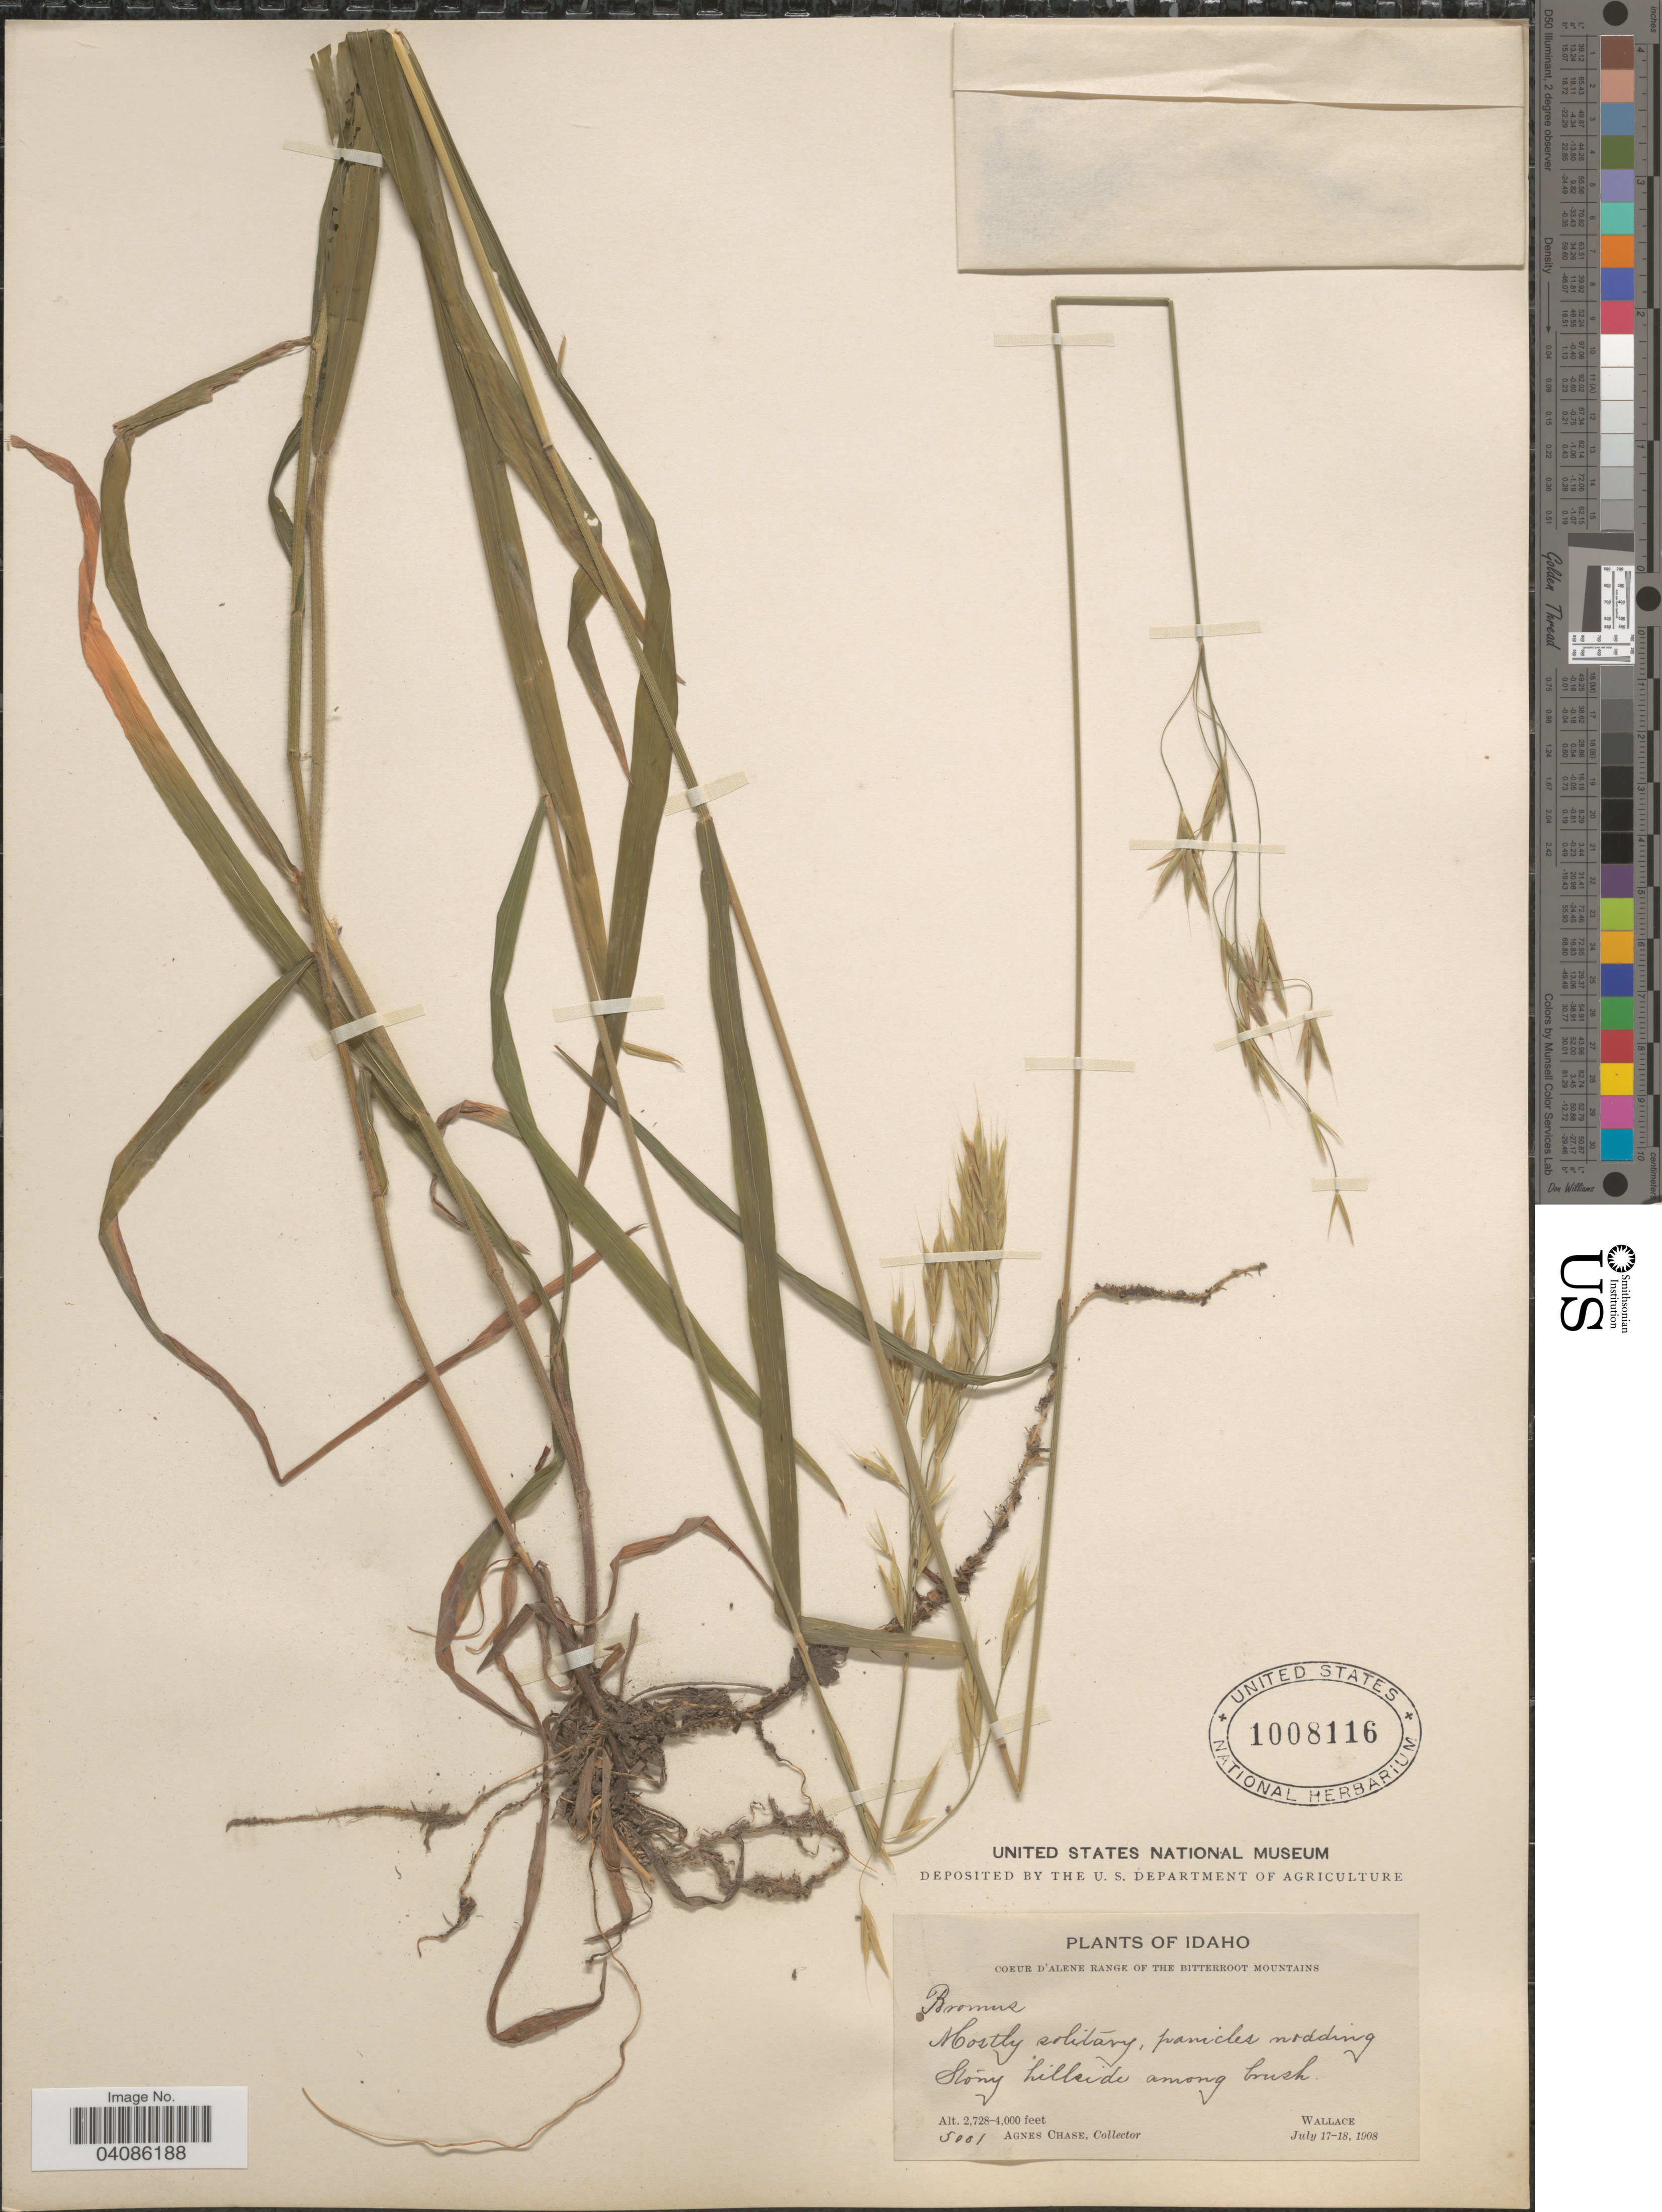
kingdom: Plantae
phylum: Tracheophyta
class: Liliopsida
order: Poales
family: Poaceae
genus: Bromus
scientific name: Bromus texensis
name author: (Shear) Hitchc.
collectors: A. Chase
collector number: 5001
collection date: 1908-07-17/1908-07-18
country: United States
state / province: Idaho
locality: Coeur d'Alene Range of the Bitterroot Mountains. Stony hillside among bush. Wallace.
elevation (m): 831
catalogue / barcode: US 1008116